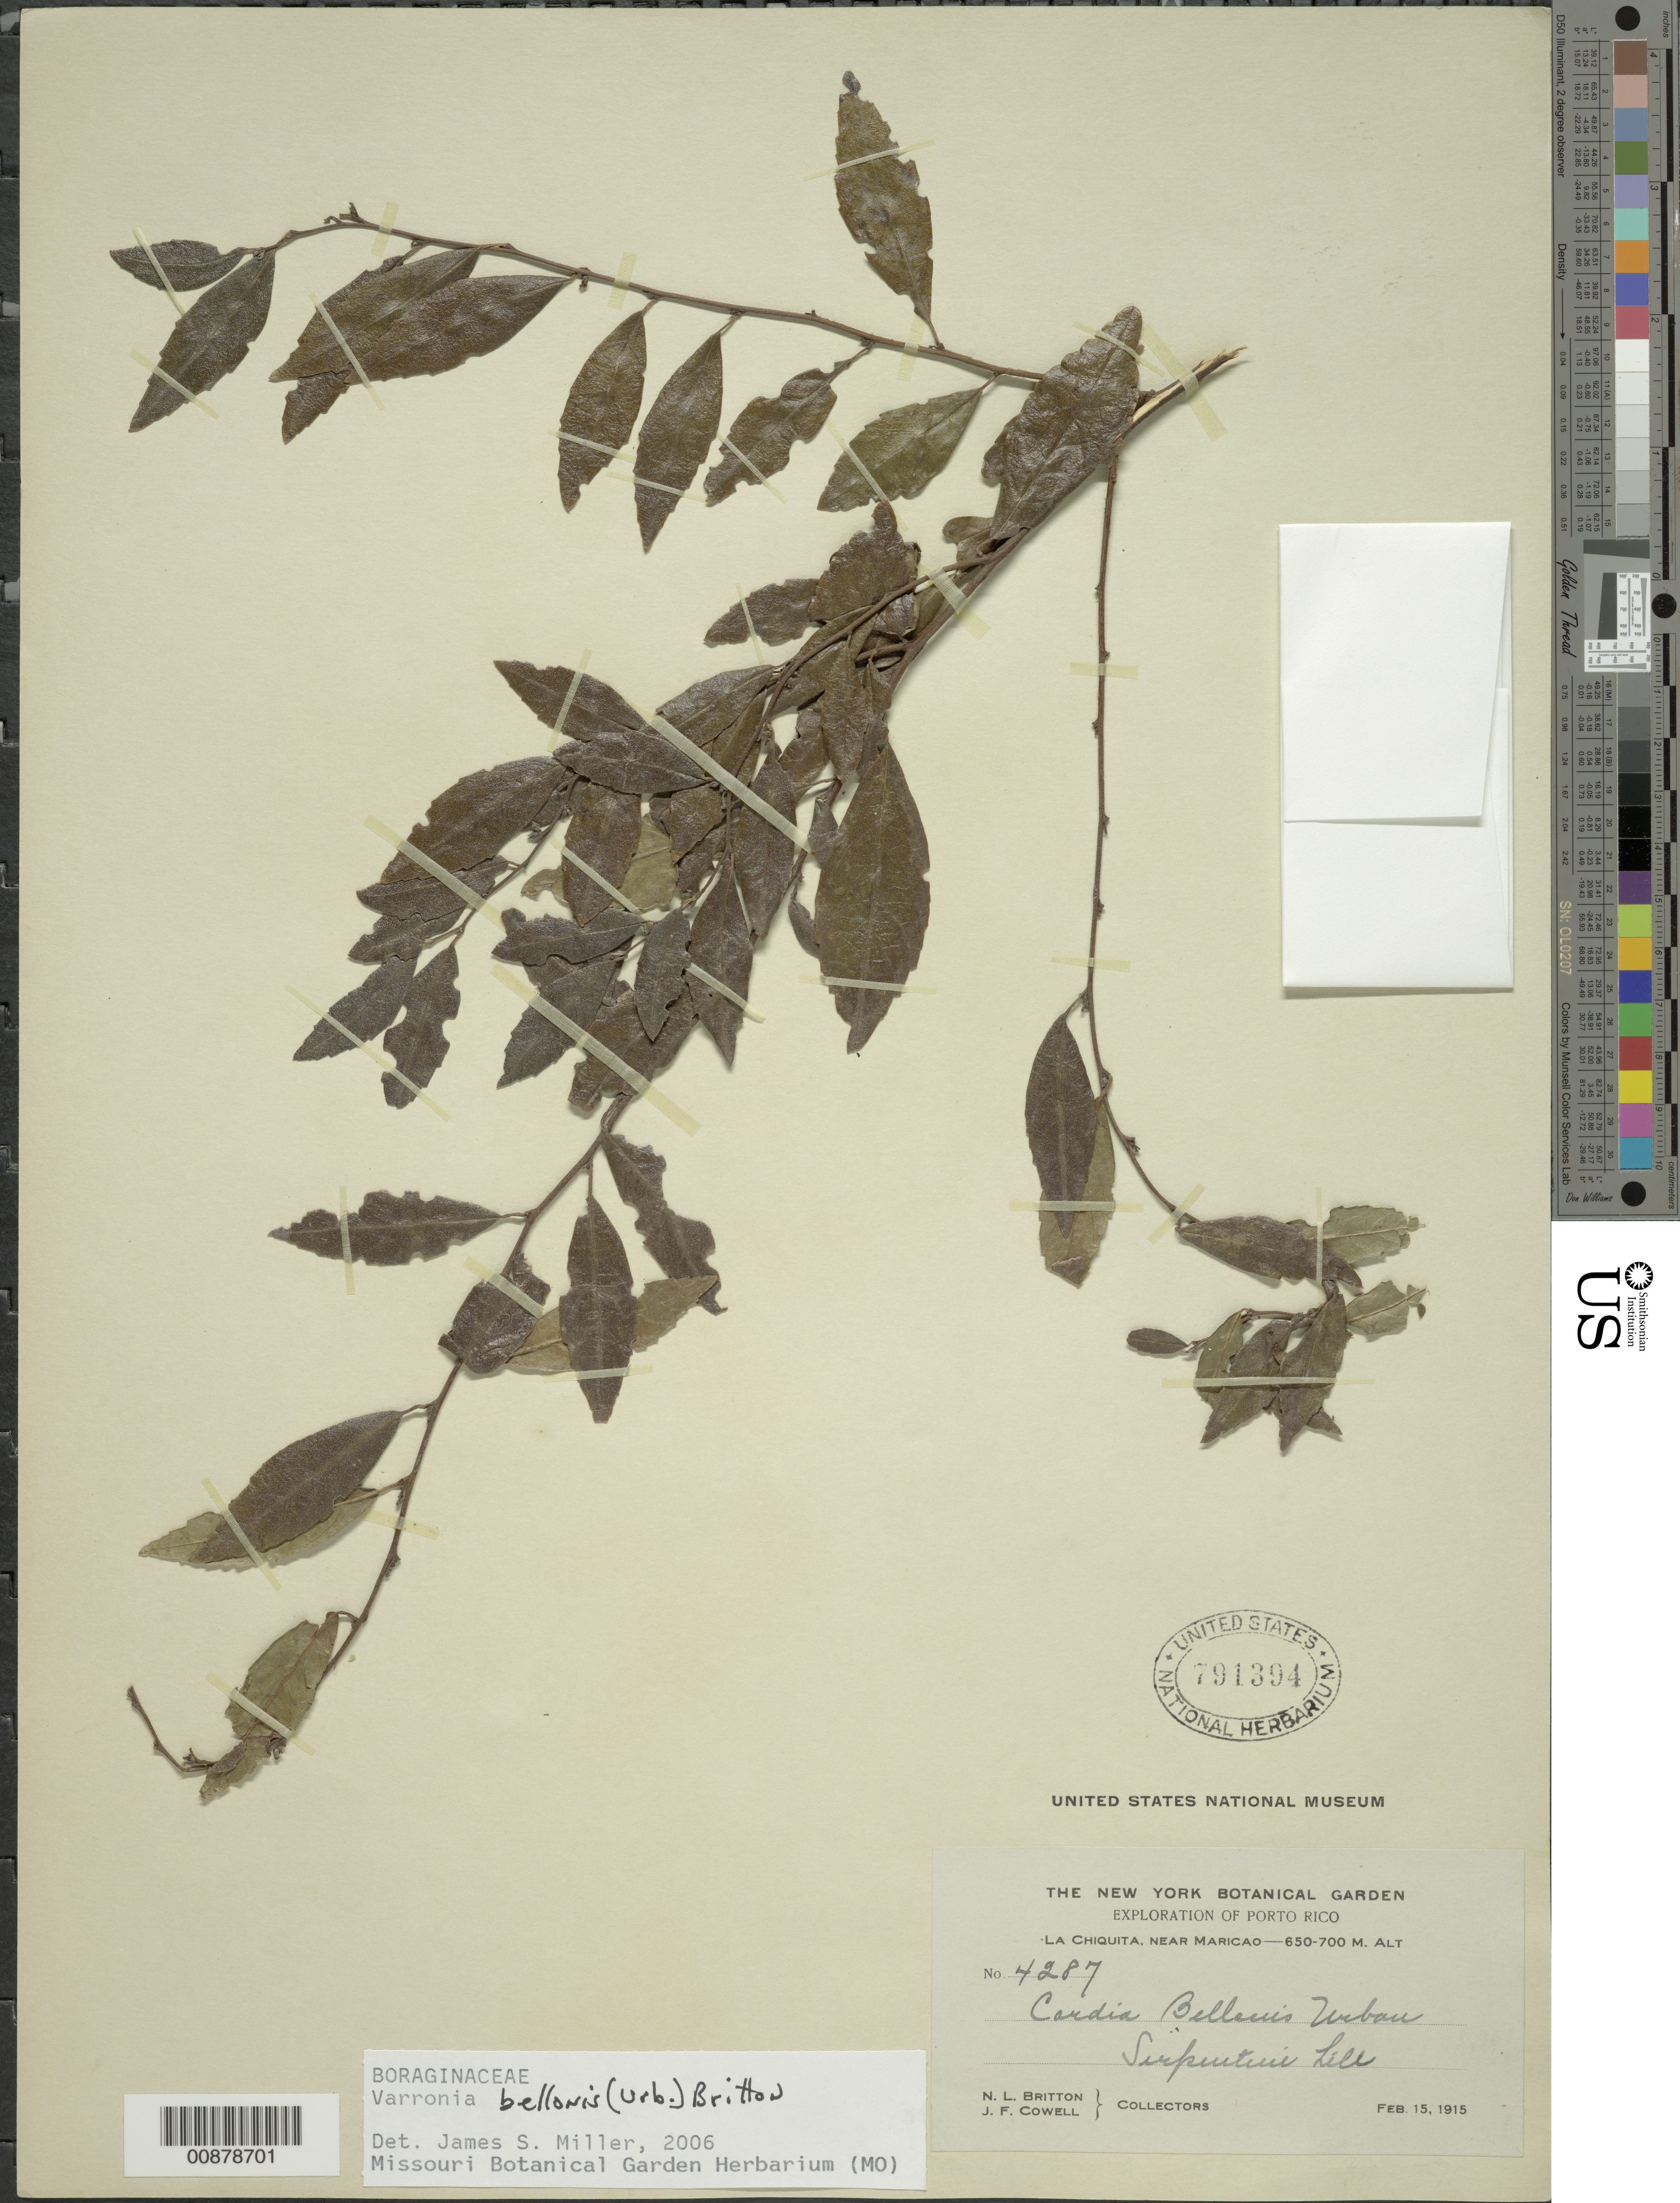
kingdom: Plantae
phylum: Tracheophyta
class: Magnoliopsida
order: Boraginales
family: Cordiaceae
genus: Varronia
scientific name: Varronia bellonis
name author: (Urb.) Britton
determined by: Miller, J. S.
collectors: N. Britton & J. F. Cowell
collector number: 4287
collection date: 1915-02-15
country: Puerto Rico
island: Puerto Rico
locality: La Chiquita, near Maricao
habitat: Serpentine hill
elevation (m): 650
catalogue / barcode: US 791394